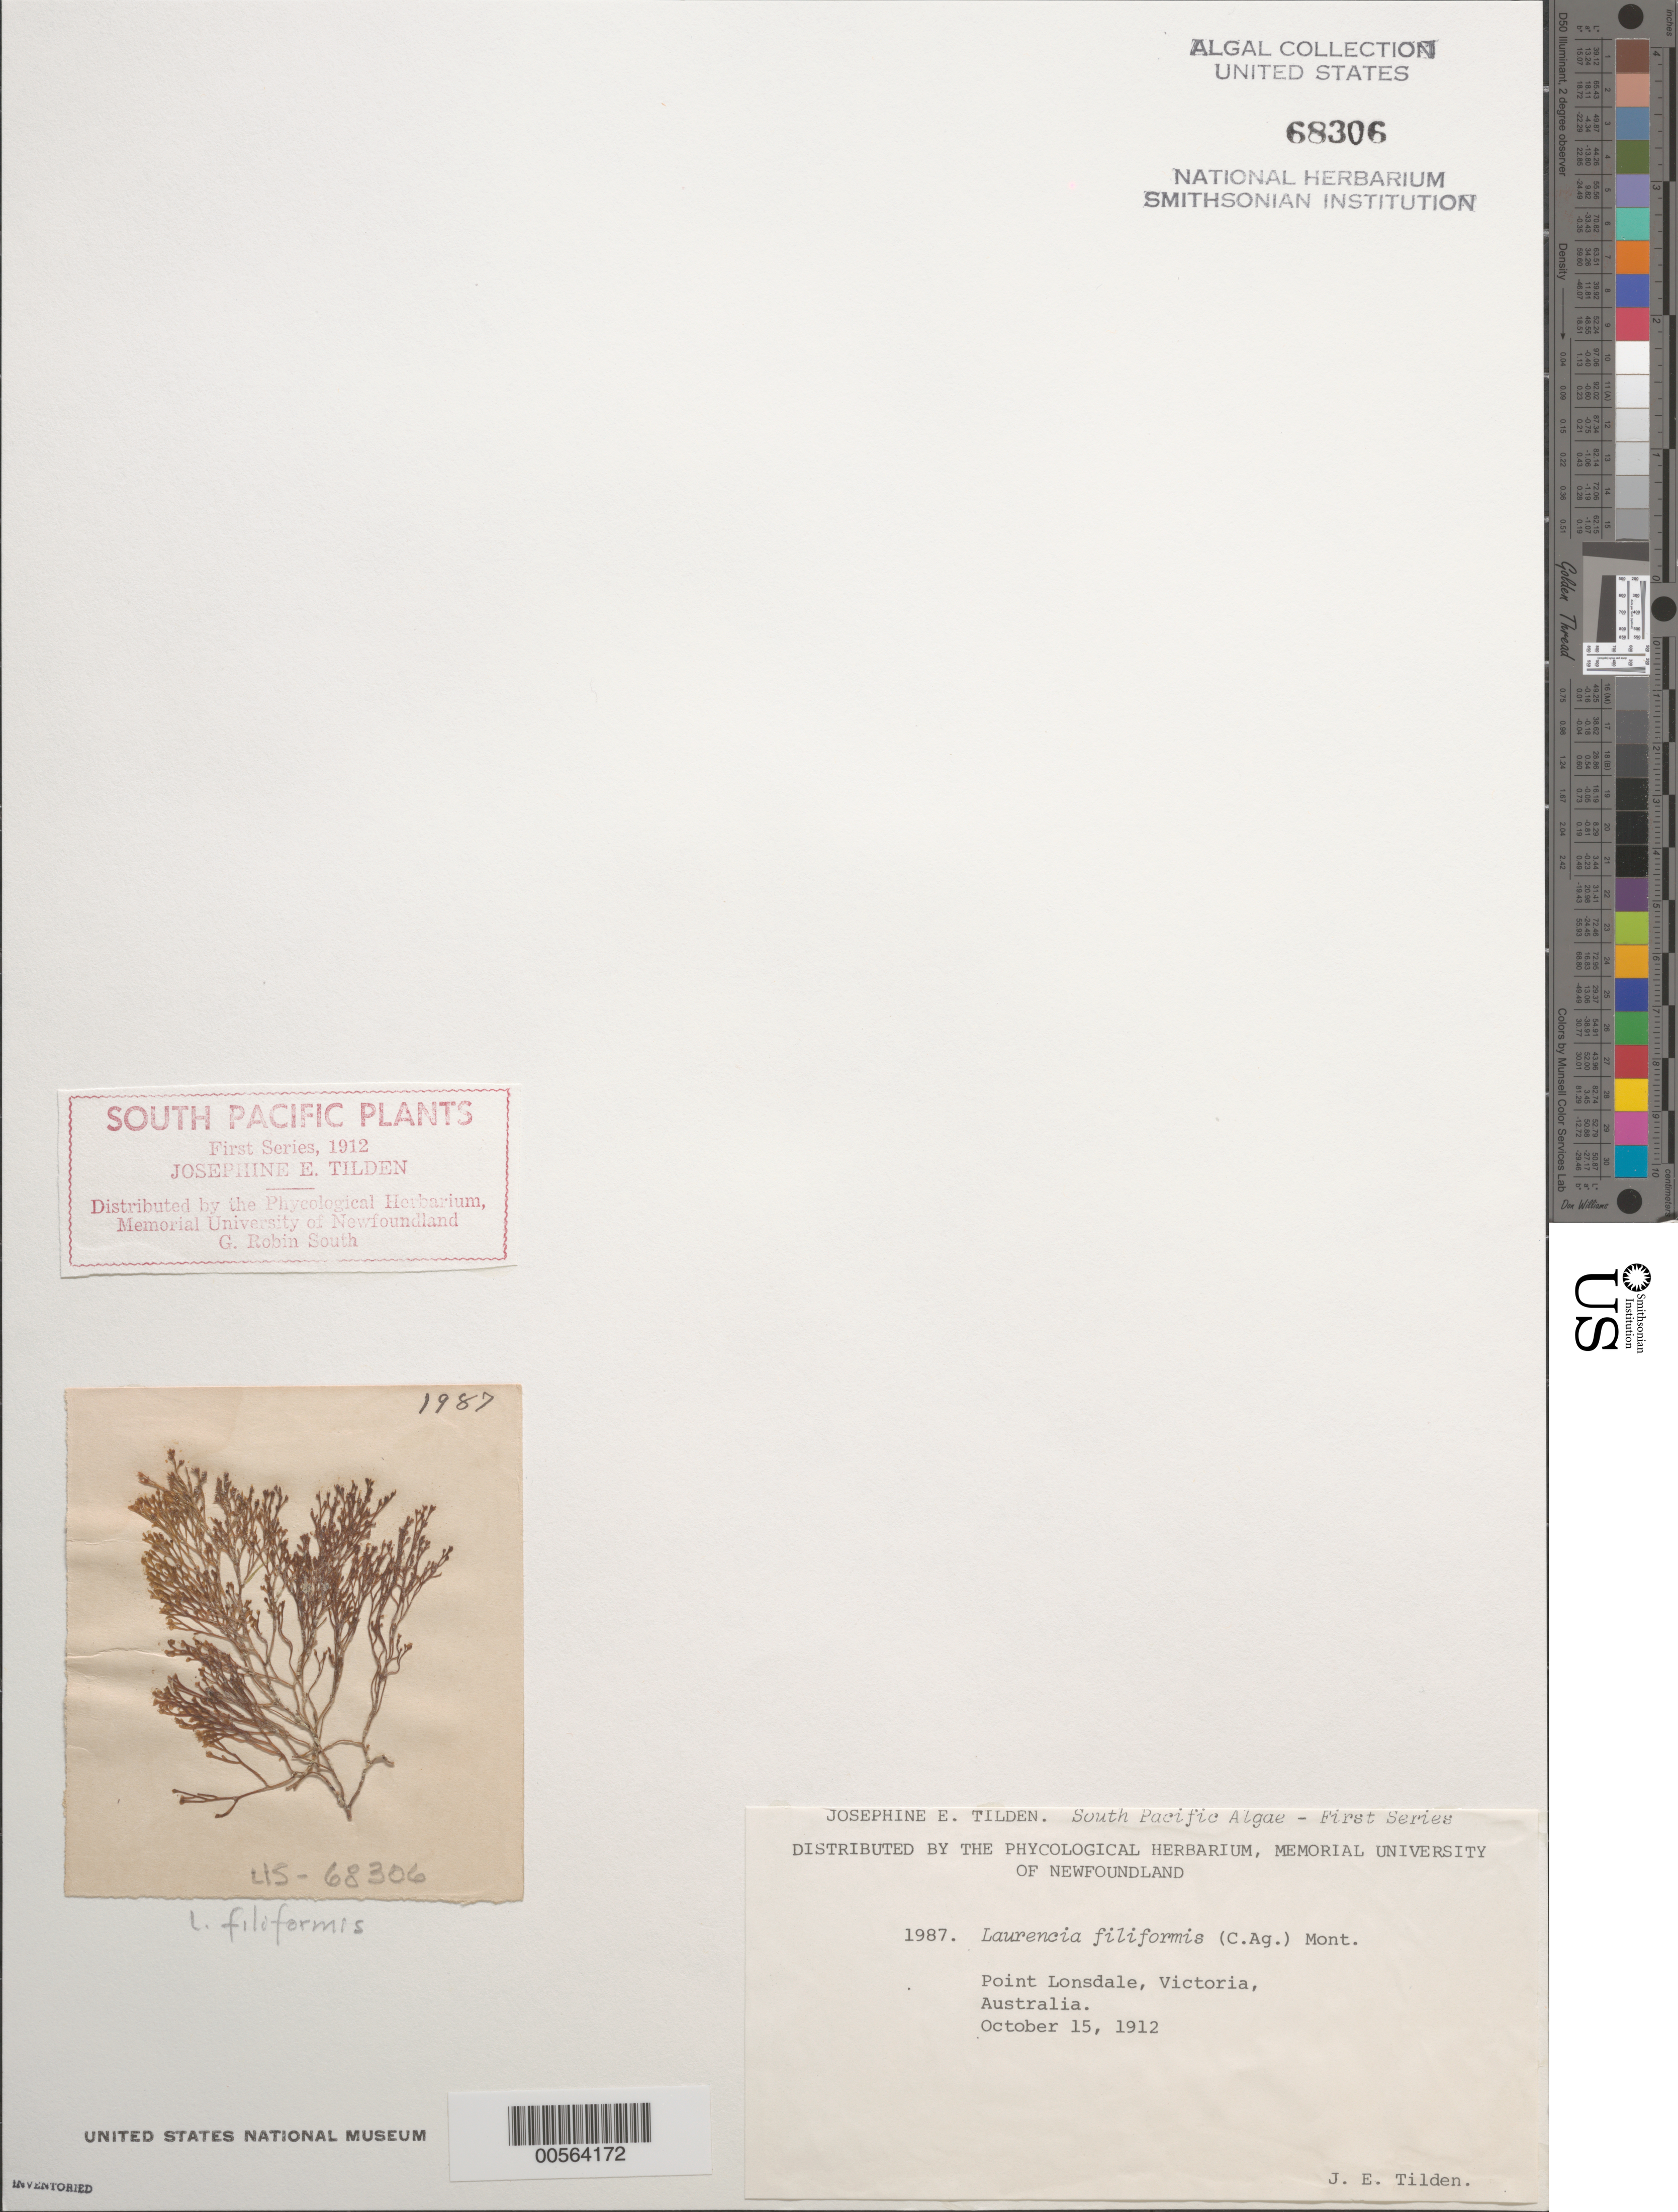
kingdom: Plantae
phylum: Rhodophyta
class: Florideophyceae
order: Ceramiales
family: Rhodomelaceae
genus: Laurencia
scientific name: Laurencia filiformis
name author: (C. Agardh) Mont.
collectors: J. E. Tilden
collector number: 1987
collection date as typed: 15 Oct 1912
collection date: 1912-10-15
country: Australia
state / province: Victoria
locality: Point lonsdale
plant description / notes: Tilden, South Pacific Plants, First Series, 1912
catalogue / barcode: US 68306